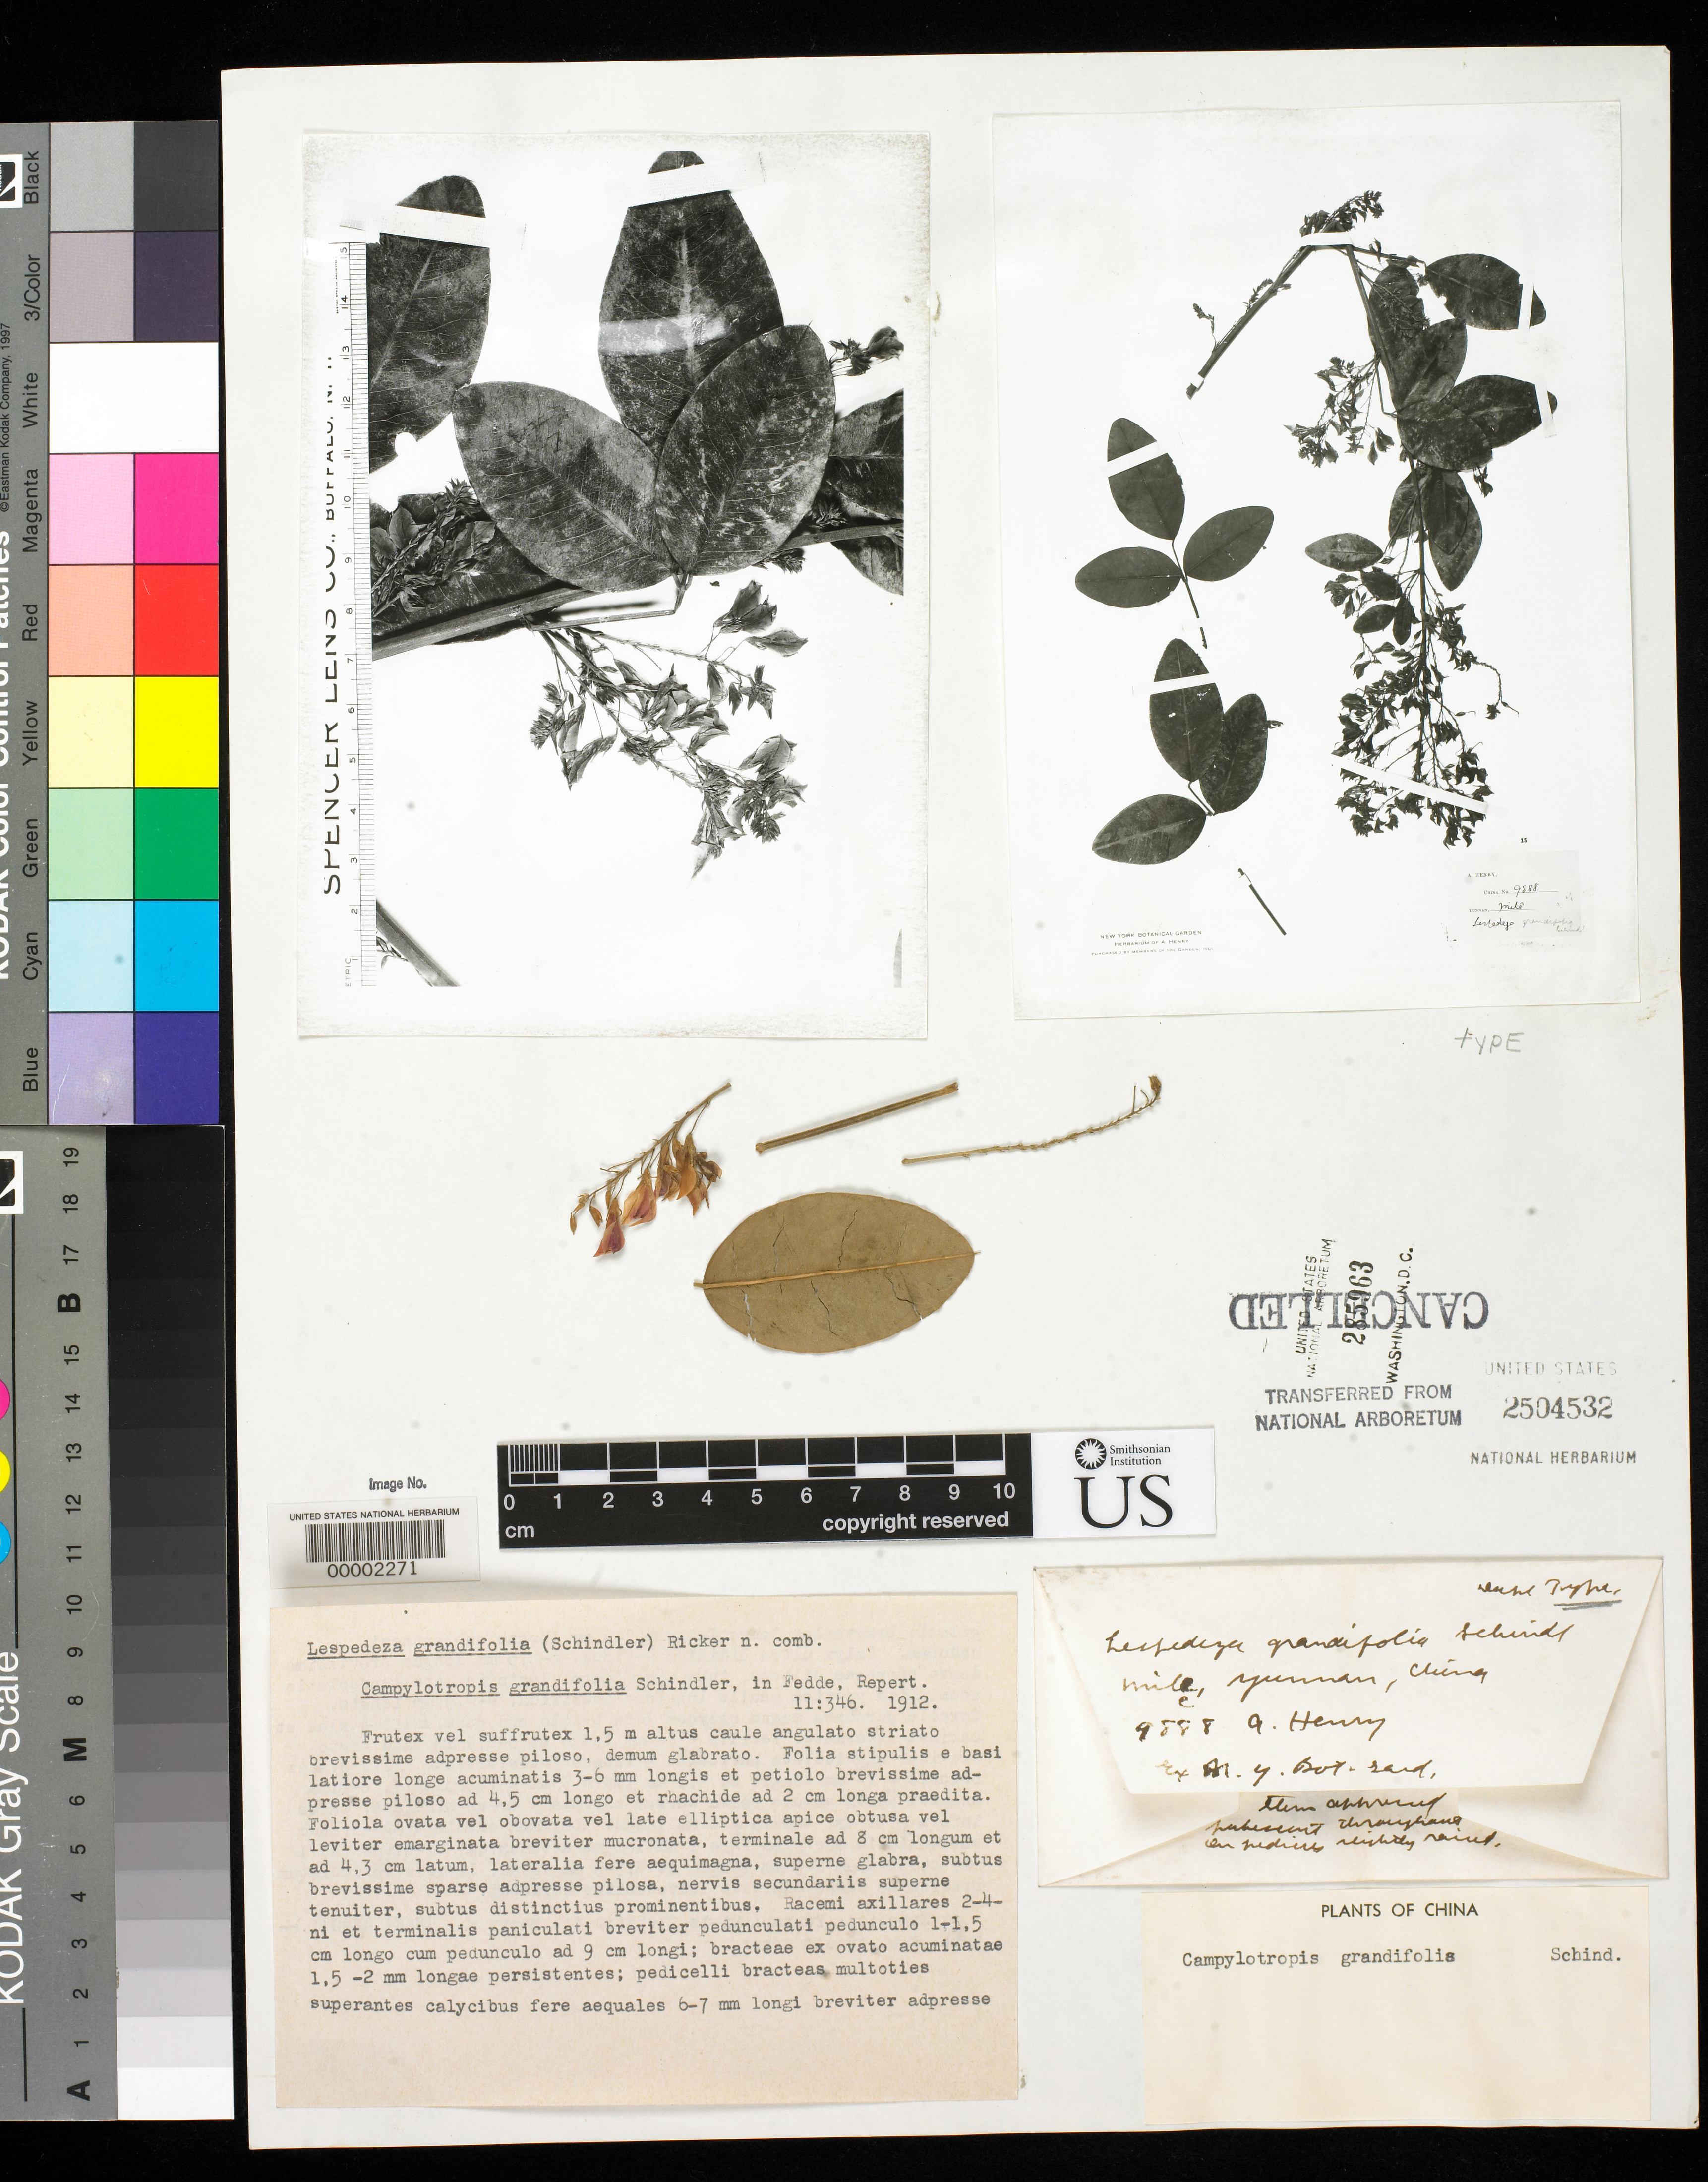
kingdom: Plantae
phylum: Tracheophyta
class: Magnoliopsida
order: Fabales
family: Fabaceae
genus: Campylotropis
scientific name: Campylotropis grandifolia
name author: Schindl.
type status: Type Fragment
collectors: A. Henry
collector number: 9888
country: China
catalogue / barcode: US 2504532